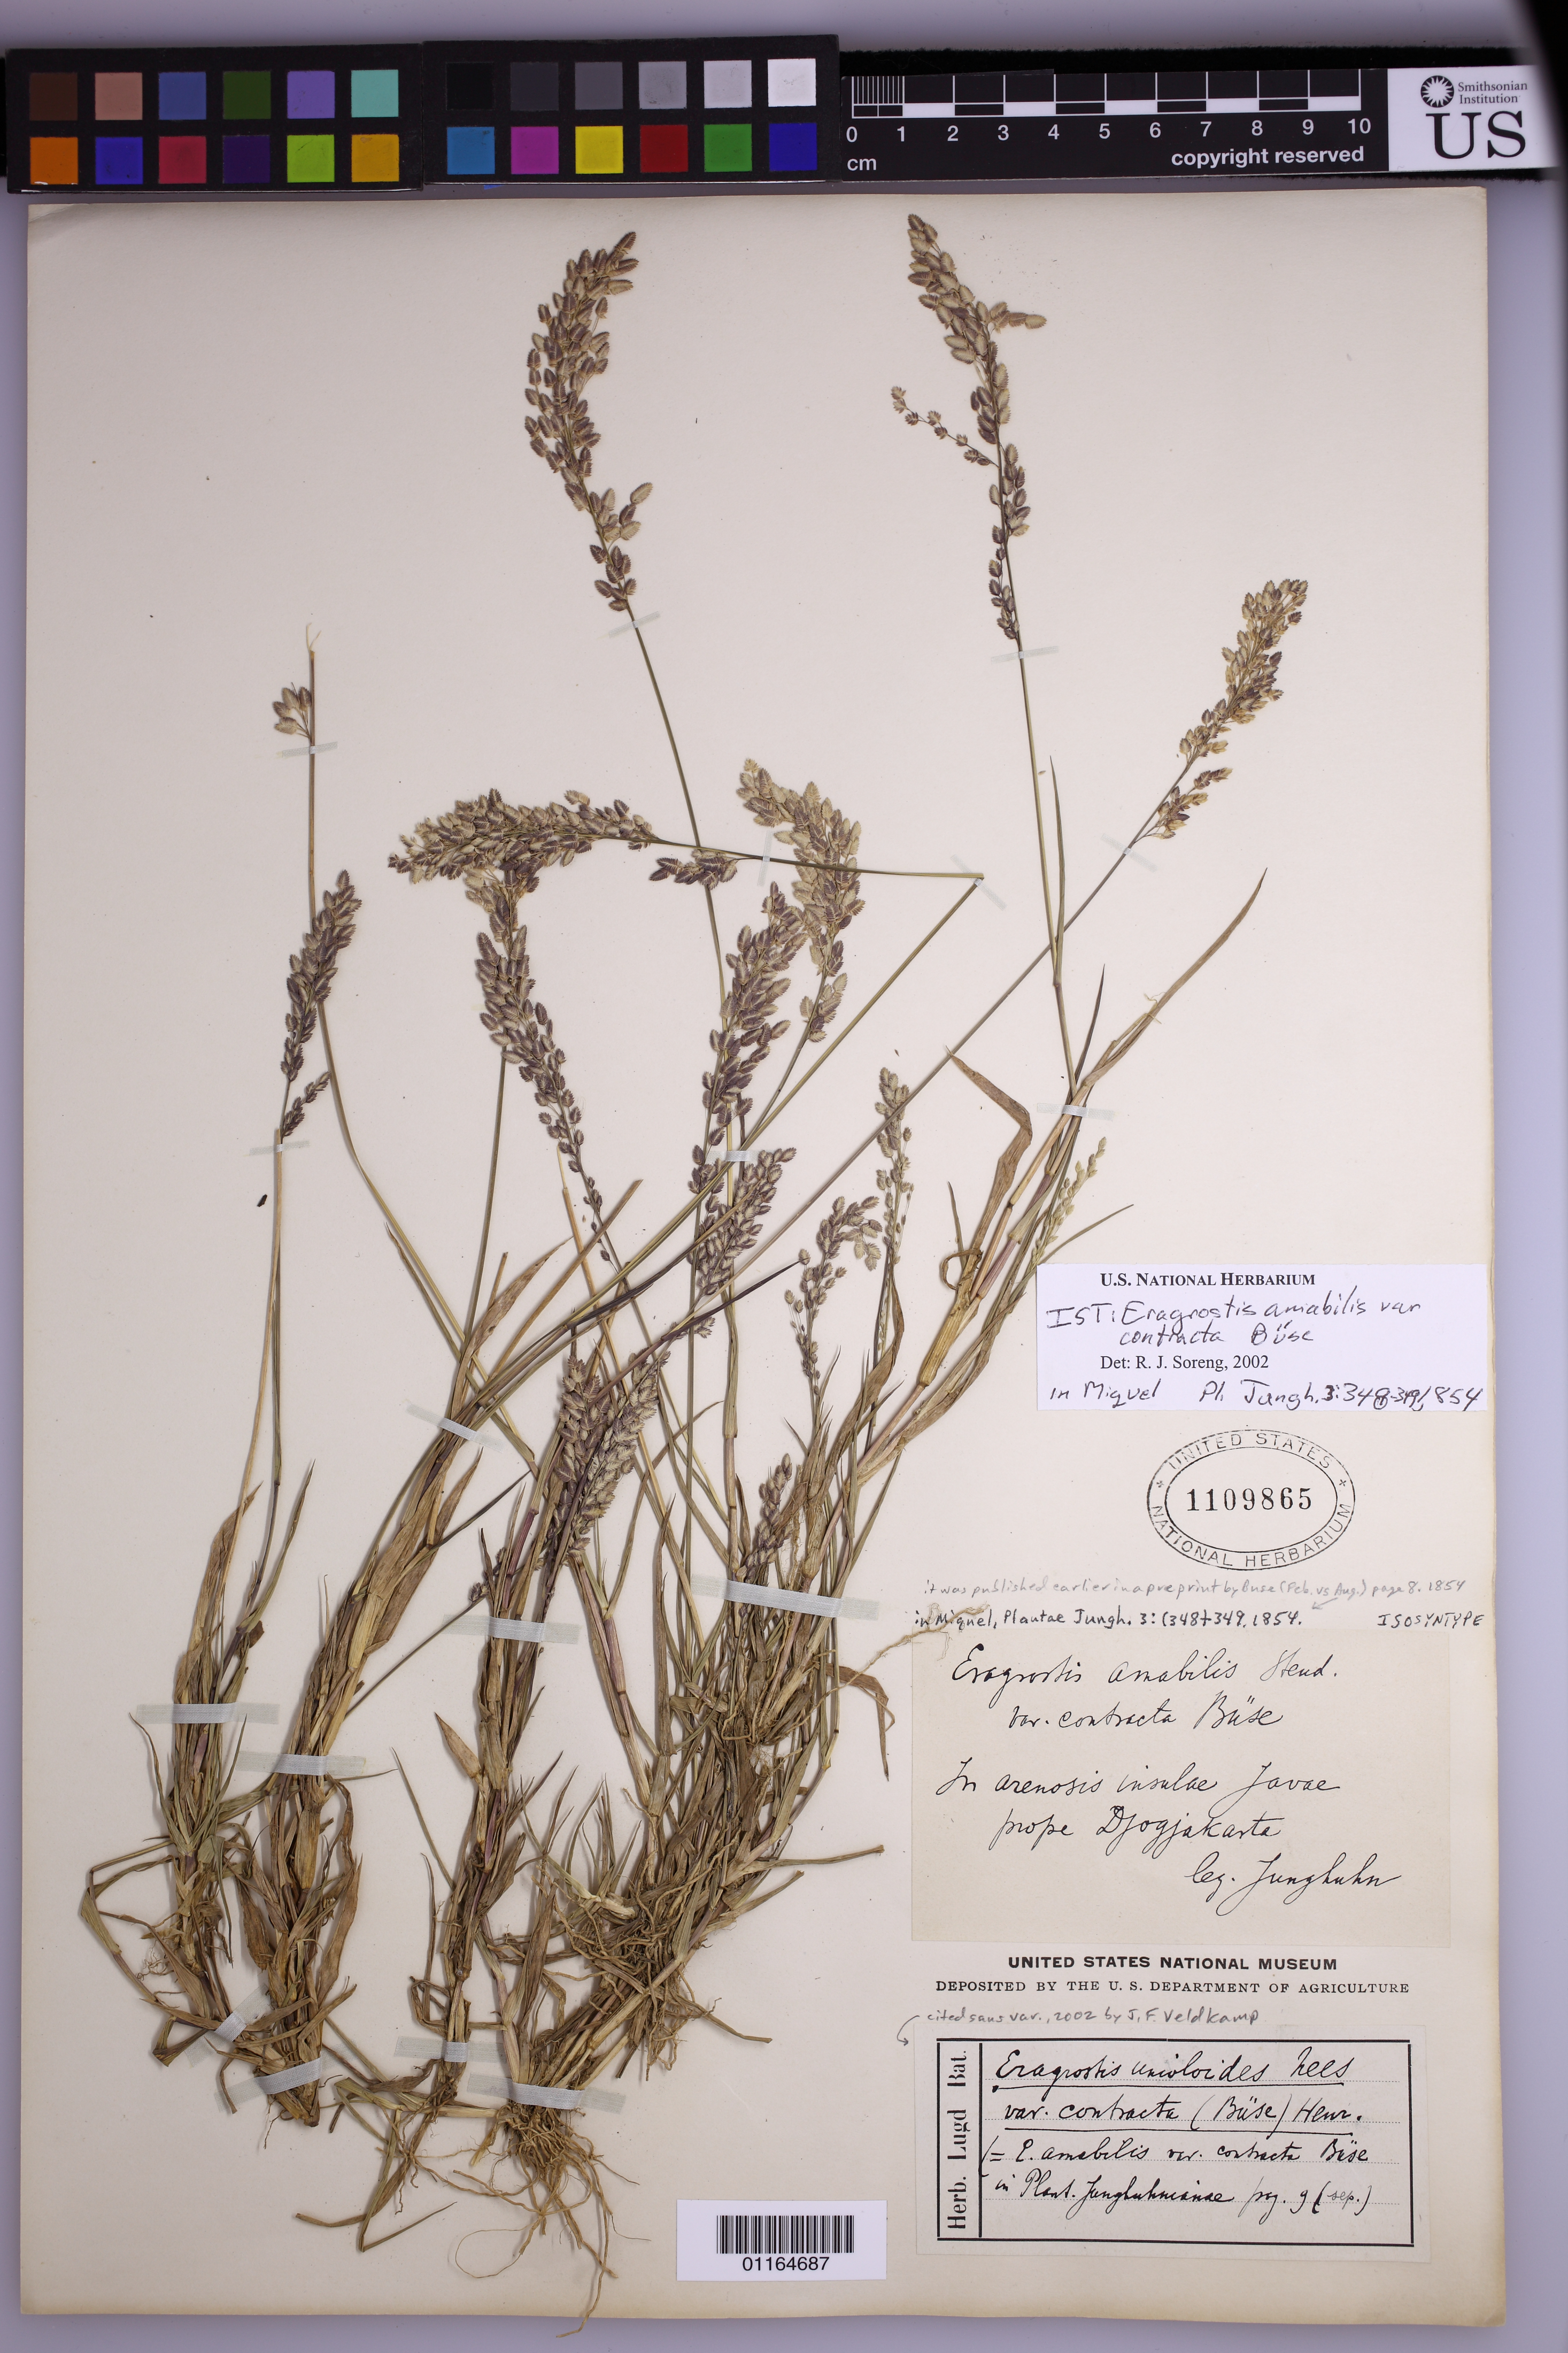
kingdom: Plantae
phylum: Tracheophyta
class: Liliopsida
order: Poales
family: Poaceae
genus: Eragrostis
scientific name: Eragrostis amabilis var. contracta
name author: Büse in Miq.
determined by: Soreng, Robert J., Research Associate (BOT), Smithsonian Institution - National Museum of Natural History (UNITED STATES)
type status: Isolectotype; Isosyntype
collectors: F. W. Junghuhn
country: Indonesia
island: Java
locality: In arenosis insulae Javae prope Djogjakarta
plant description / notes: herb. Lugd. Bat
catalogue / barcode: US 1109865